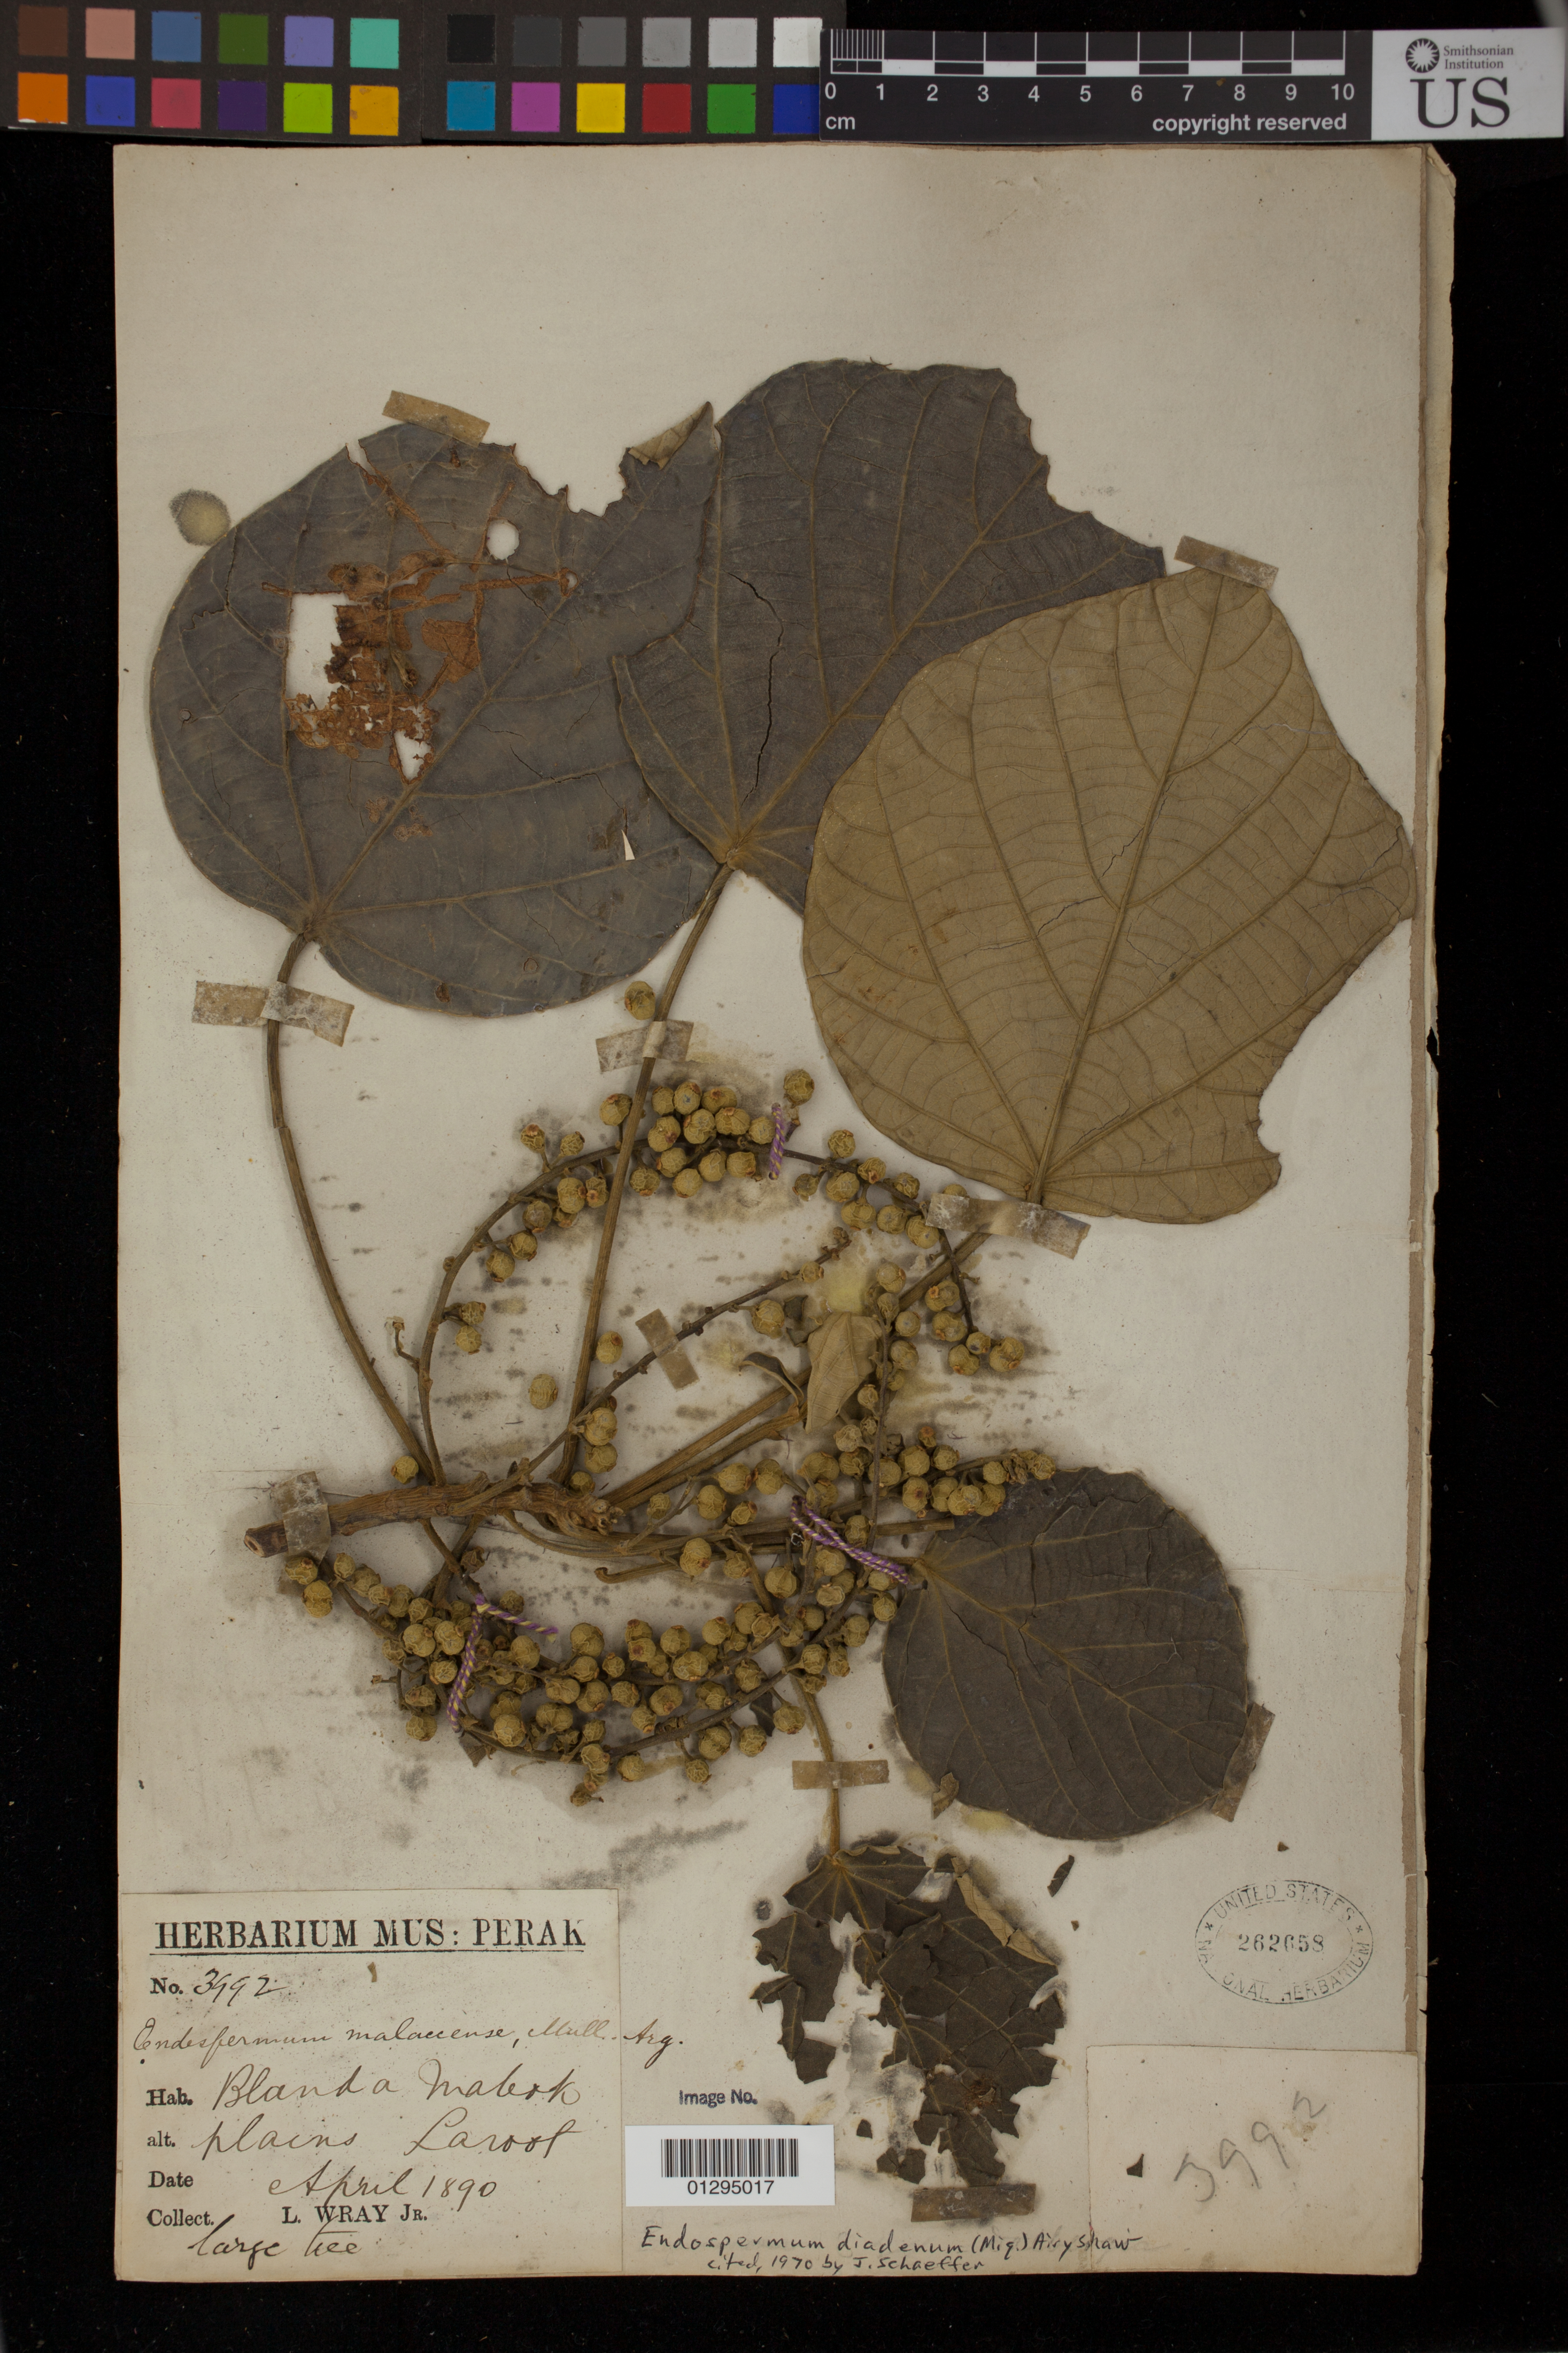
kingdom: Plantae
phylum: Tracheophyta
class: Magnoliopsida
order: Malpighiales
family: Euphorbiaceae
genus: Endospermum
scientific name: Endospermum diadenum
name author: (Miq.) Airy Shaw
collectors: L. Wray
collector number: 3992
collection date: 1890-04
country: Malaysia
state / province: Perak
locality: Blanda Mabok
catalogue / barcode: US 262658